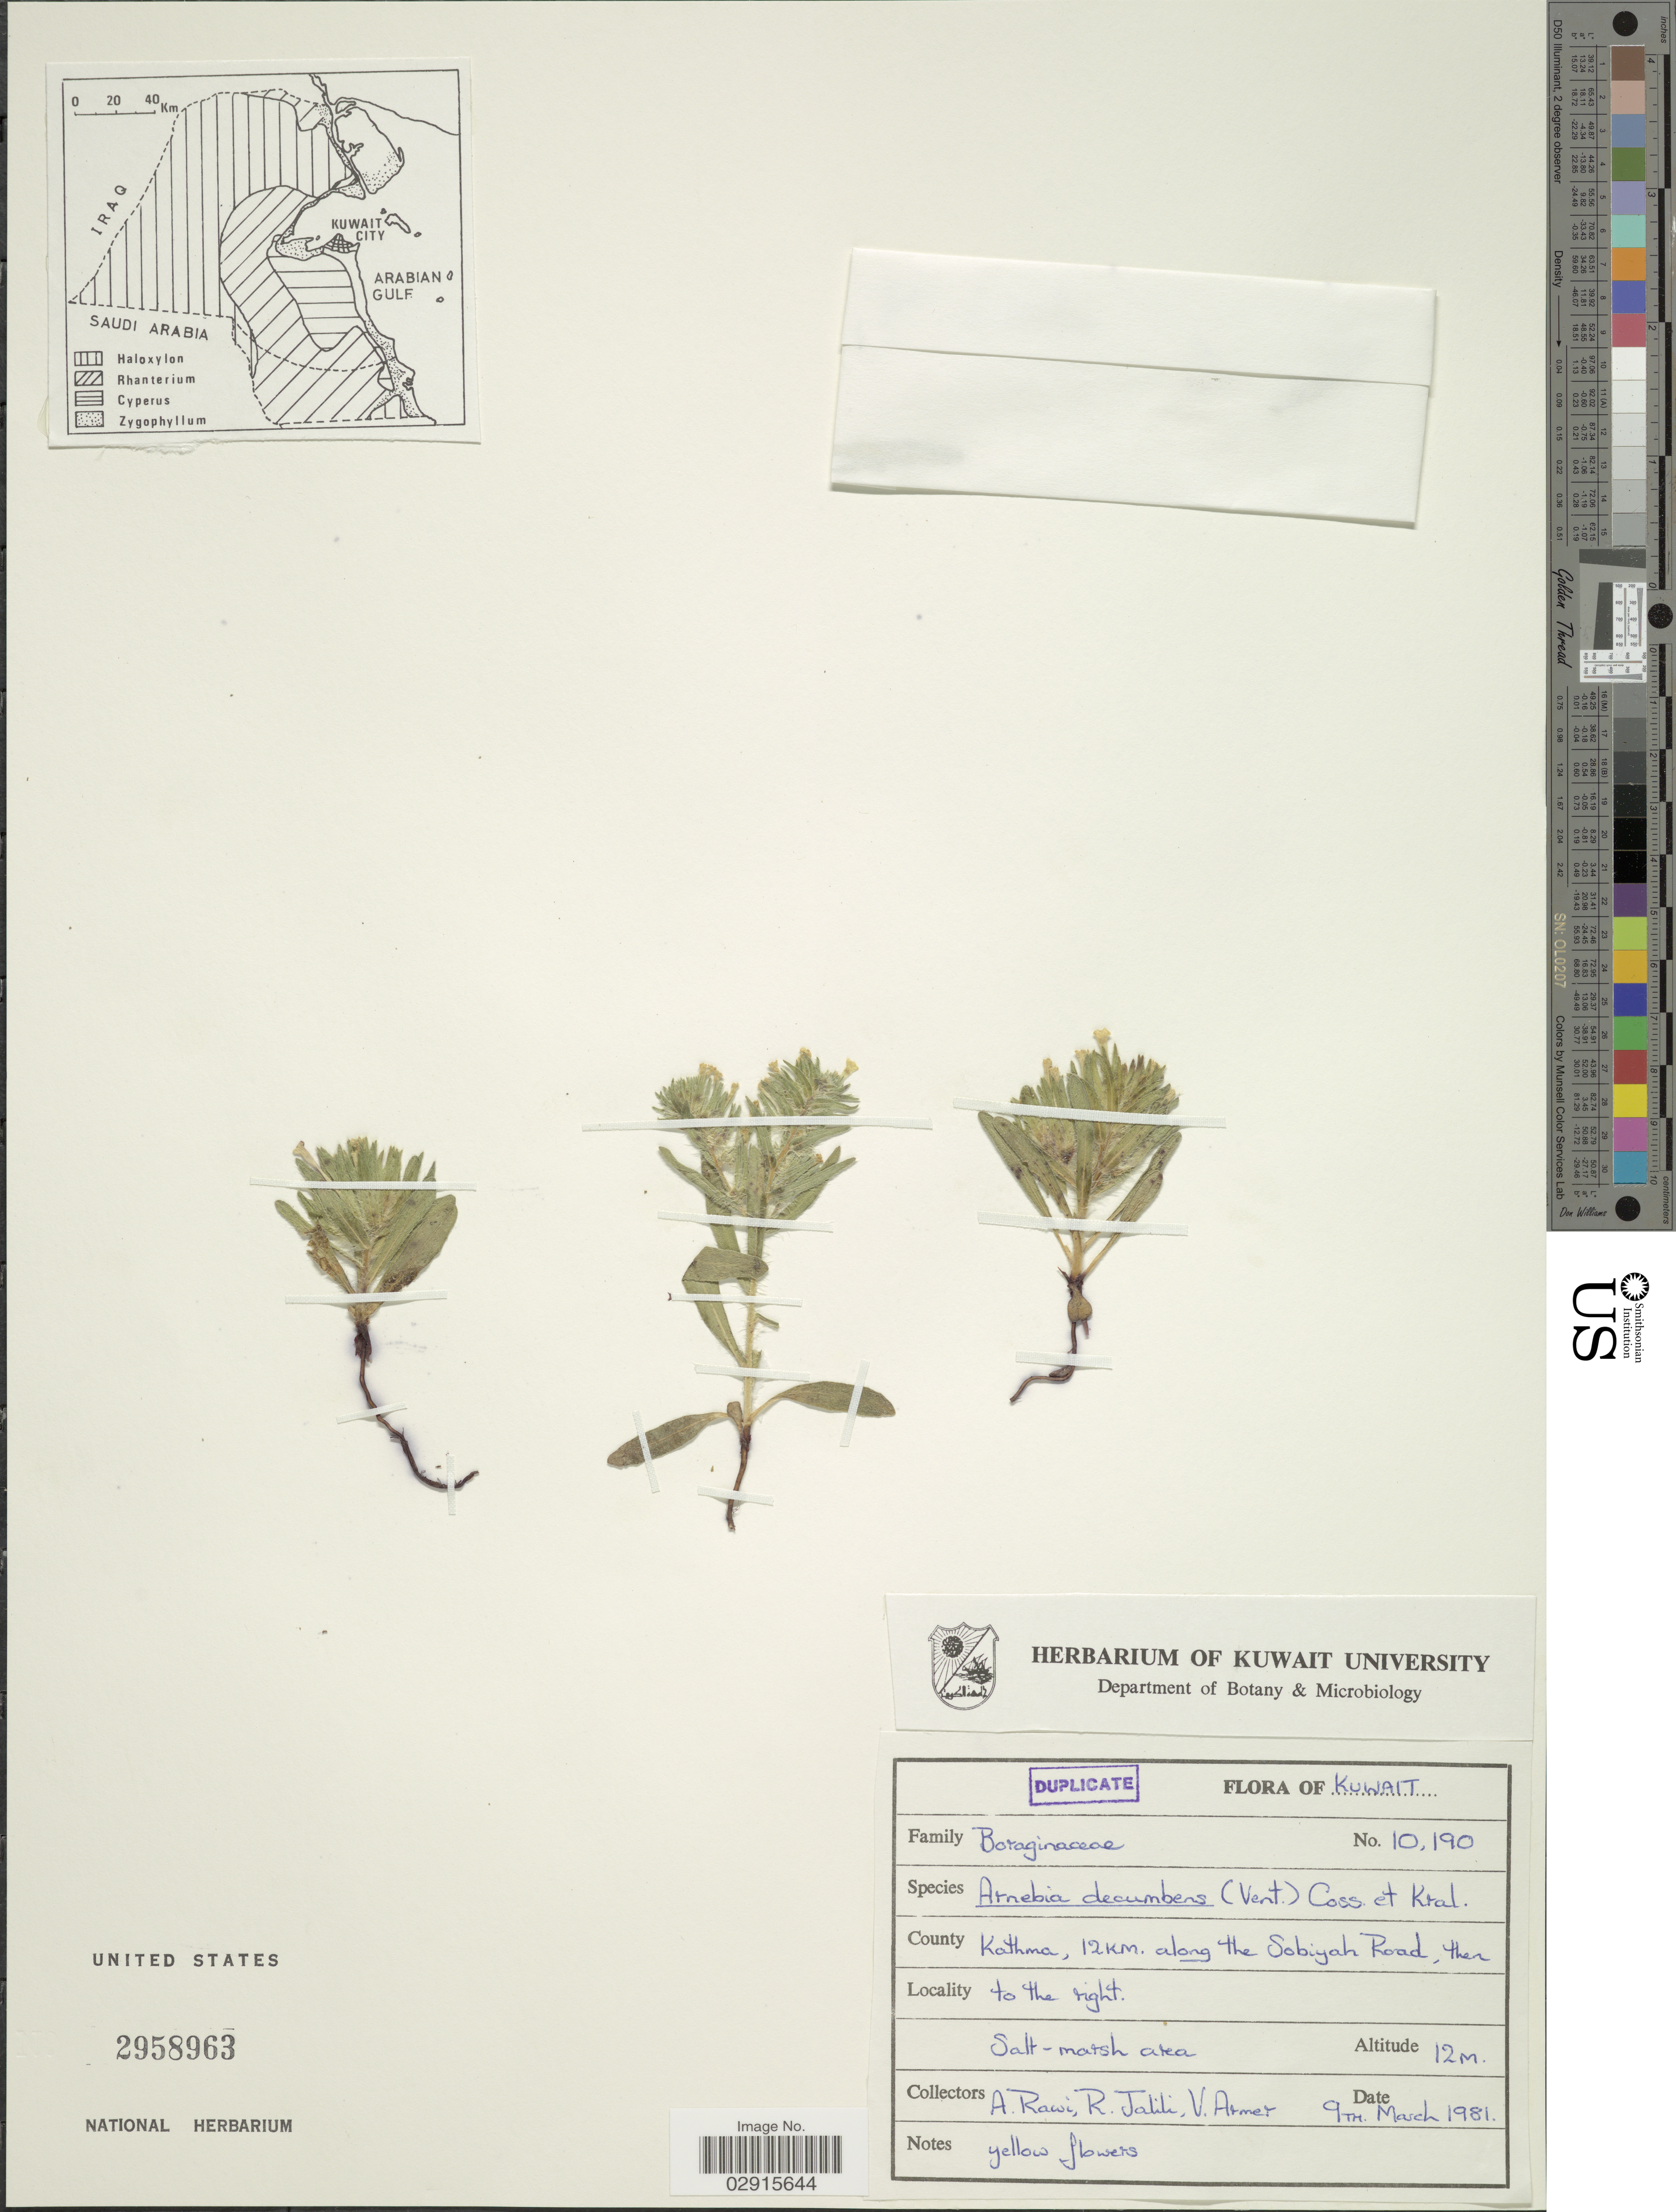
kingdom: Plantae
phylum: Tracheophyta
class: Magnoliopsida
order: Boraginales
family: Boraginaceae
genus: Arnebia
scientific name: Arnebia decumbens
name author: (Vent.) Coss. & Kralik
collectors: A. Rawi, R. Jalili & V. Armer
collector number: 10190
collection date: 1981-03-09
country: Kuwait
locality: County Kathma, 12 km. along the Sobiyah Road then to the right.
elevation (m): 12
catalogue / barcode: US 2958963